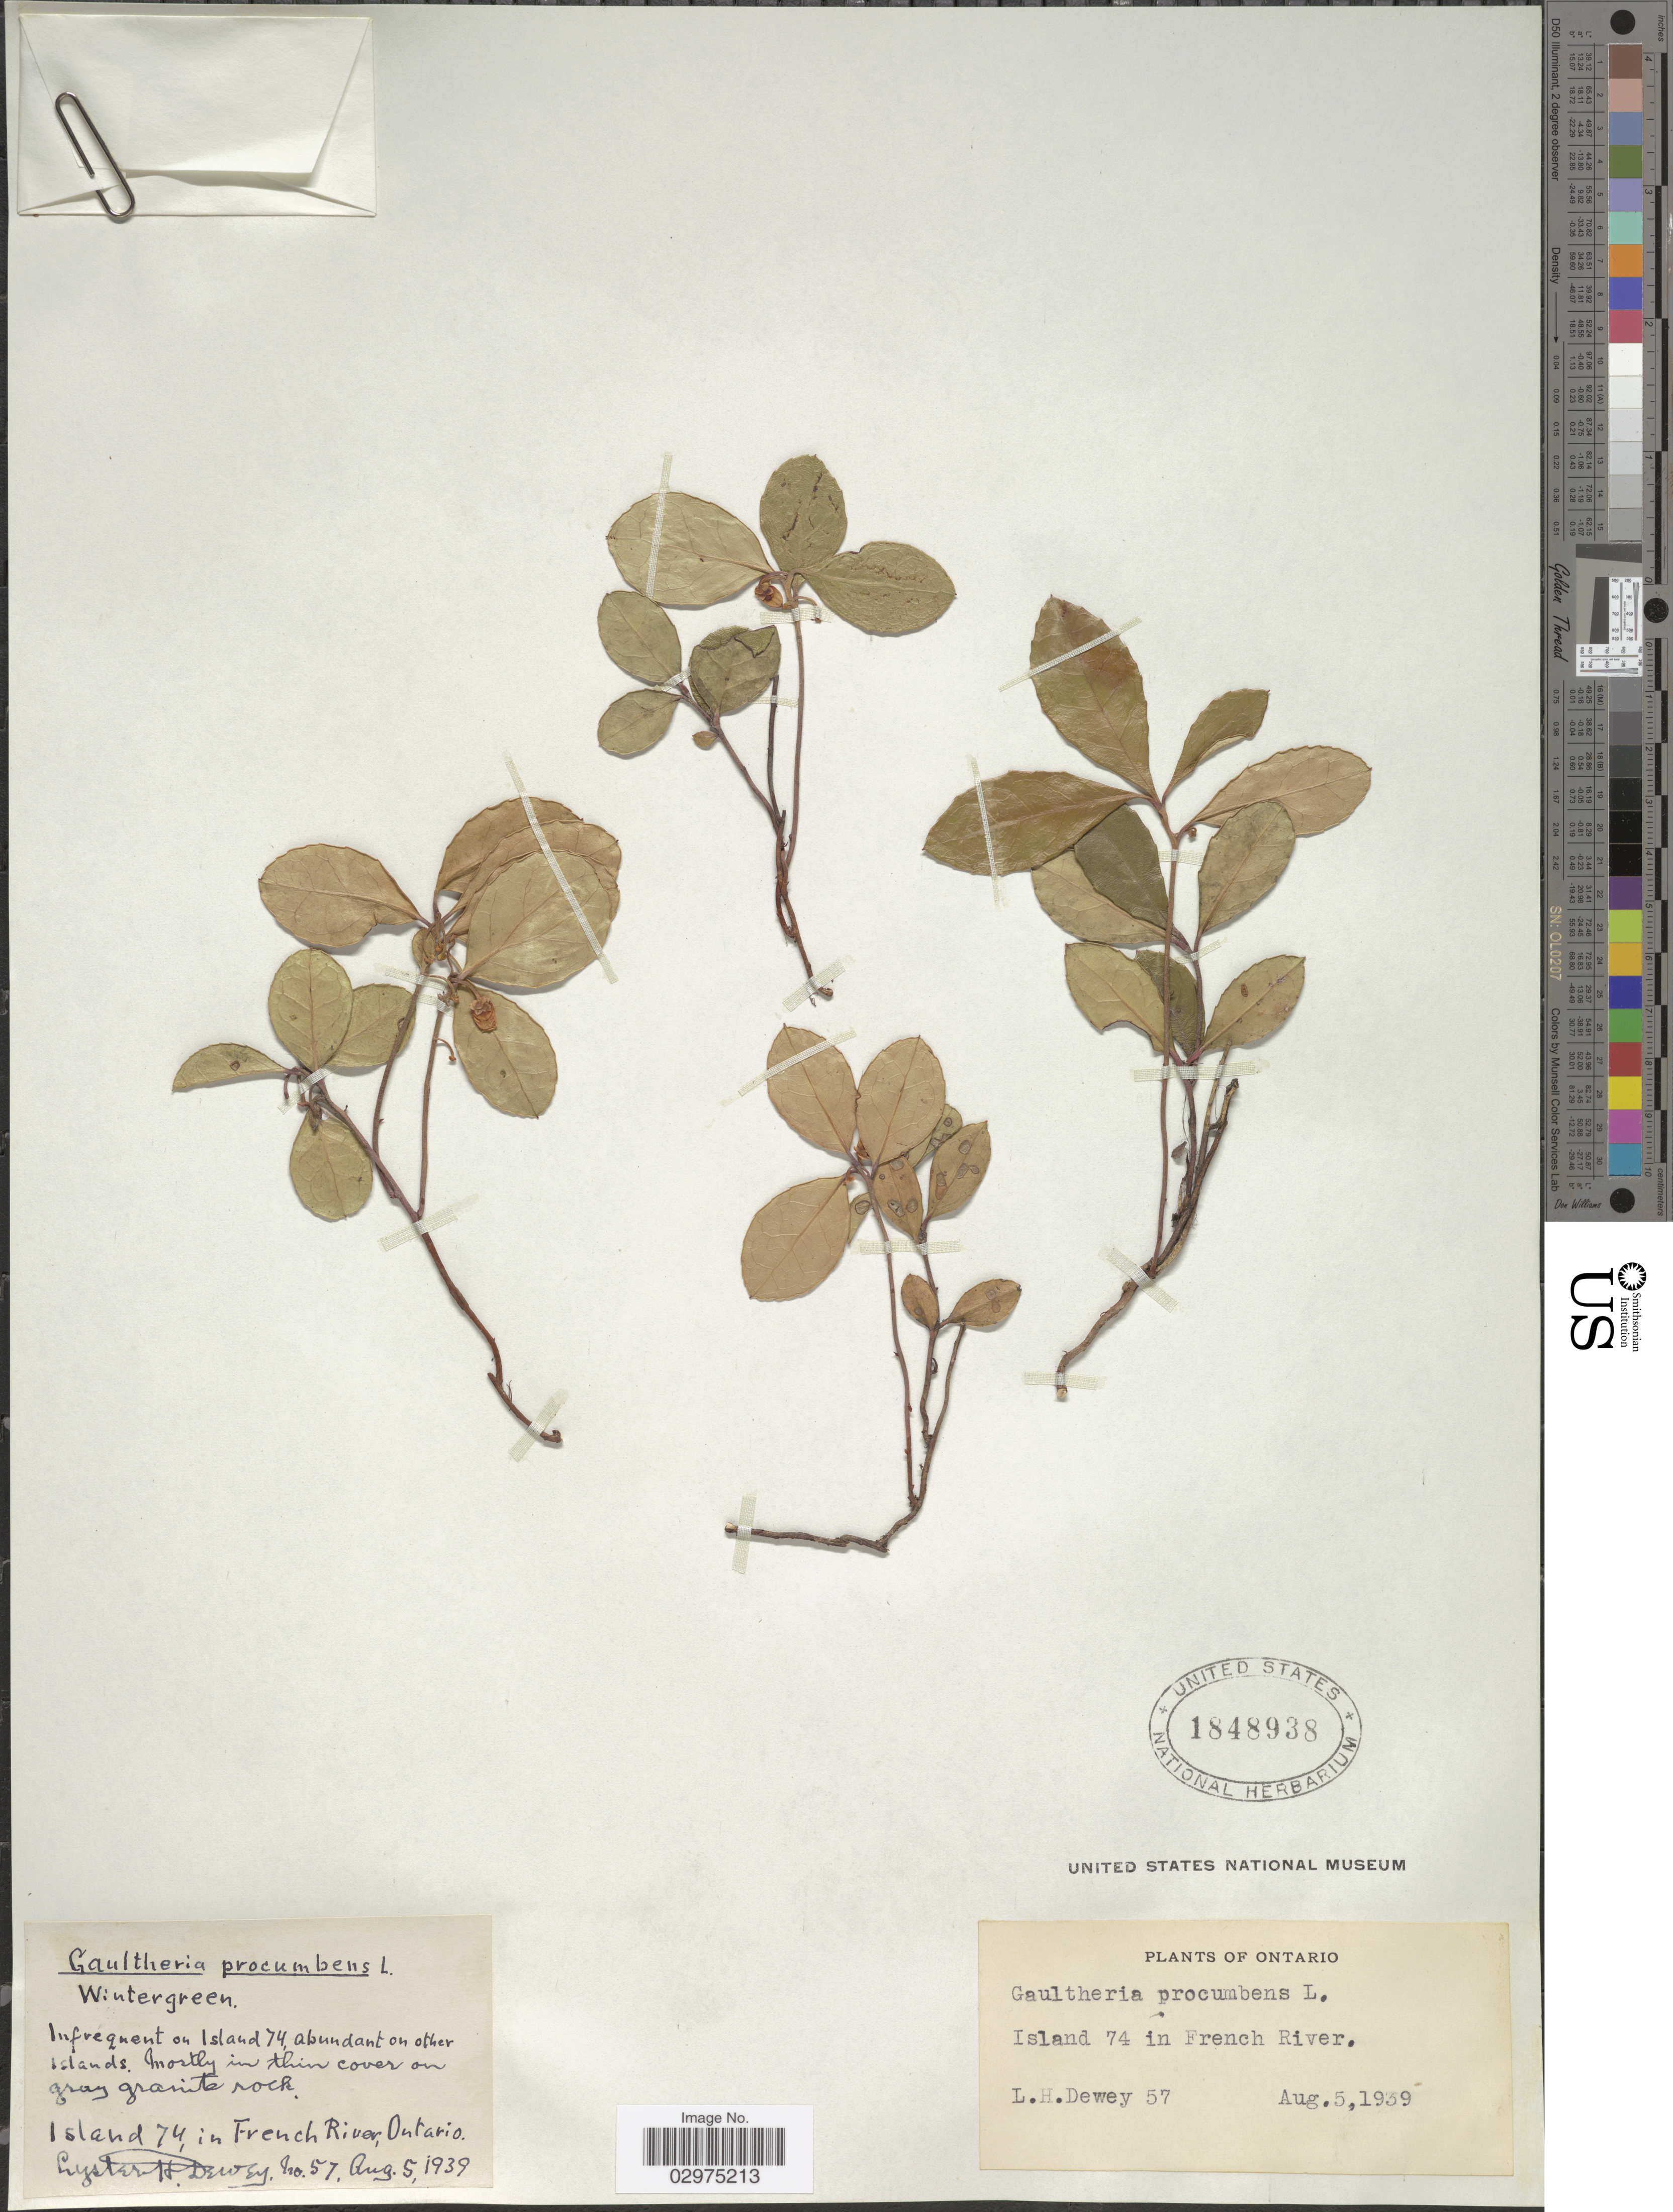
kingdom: Plantae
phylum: Tracheophyta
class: Magnoliopsida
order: Ericales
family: Ericaceae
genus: Gaultheria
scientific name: Gaultheria procumbens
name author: L.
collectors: L. H. Dewey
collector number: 57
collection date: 1939-08-05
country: Canada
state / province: Ontario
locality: Island 74, in French River.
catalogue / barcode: US 1848938